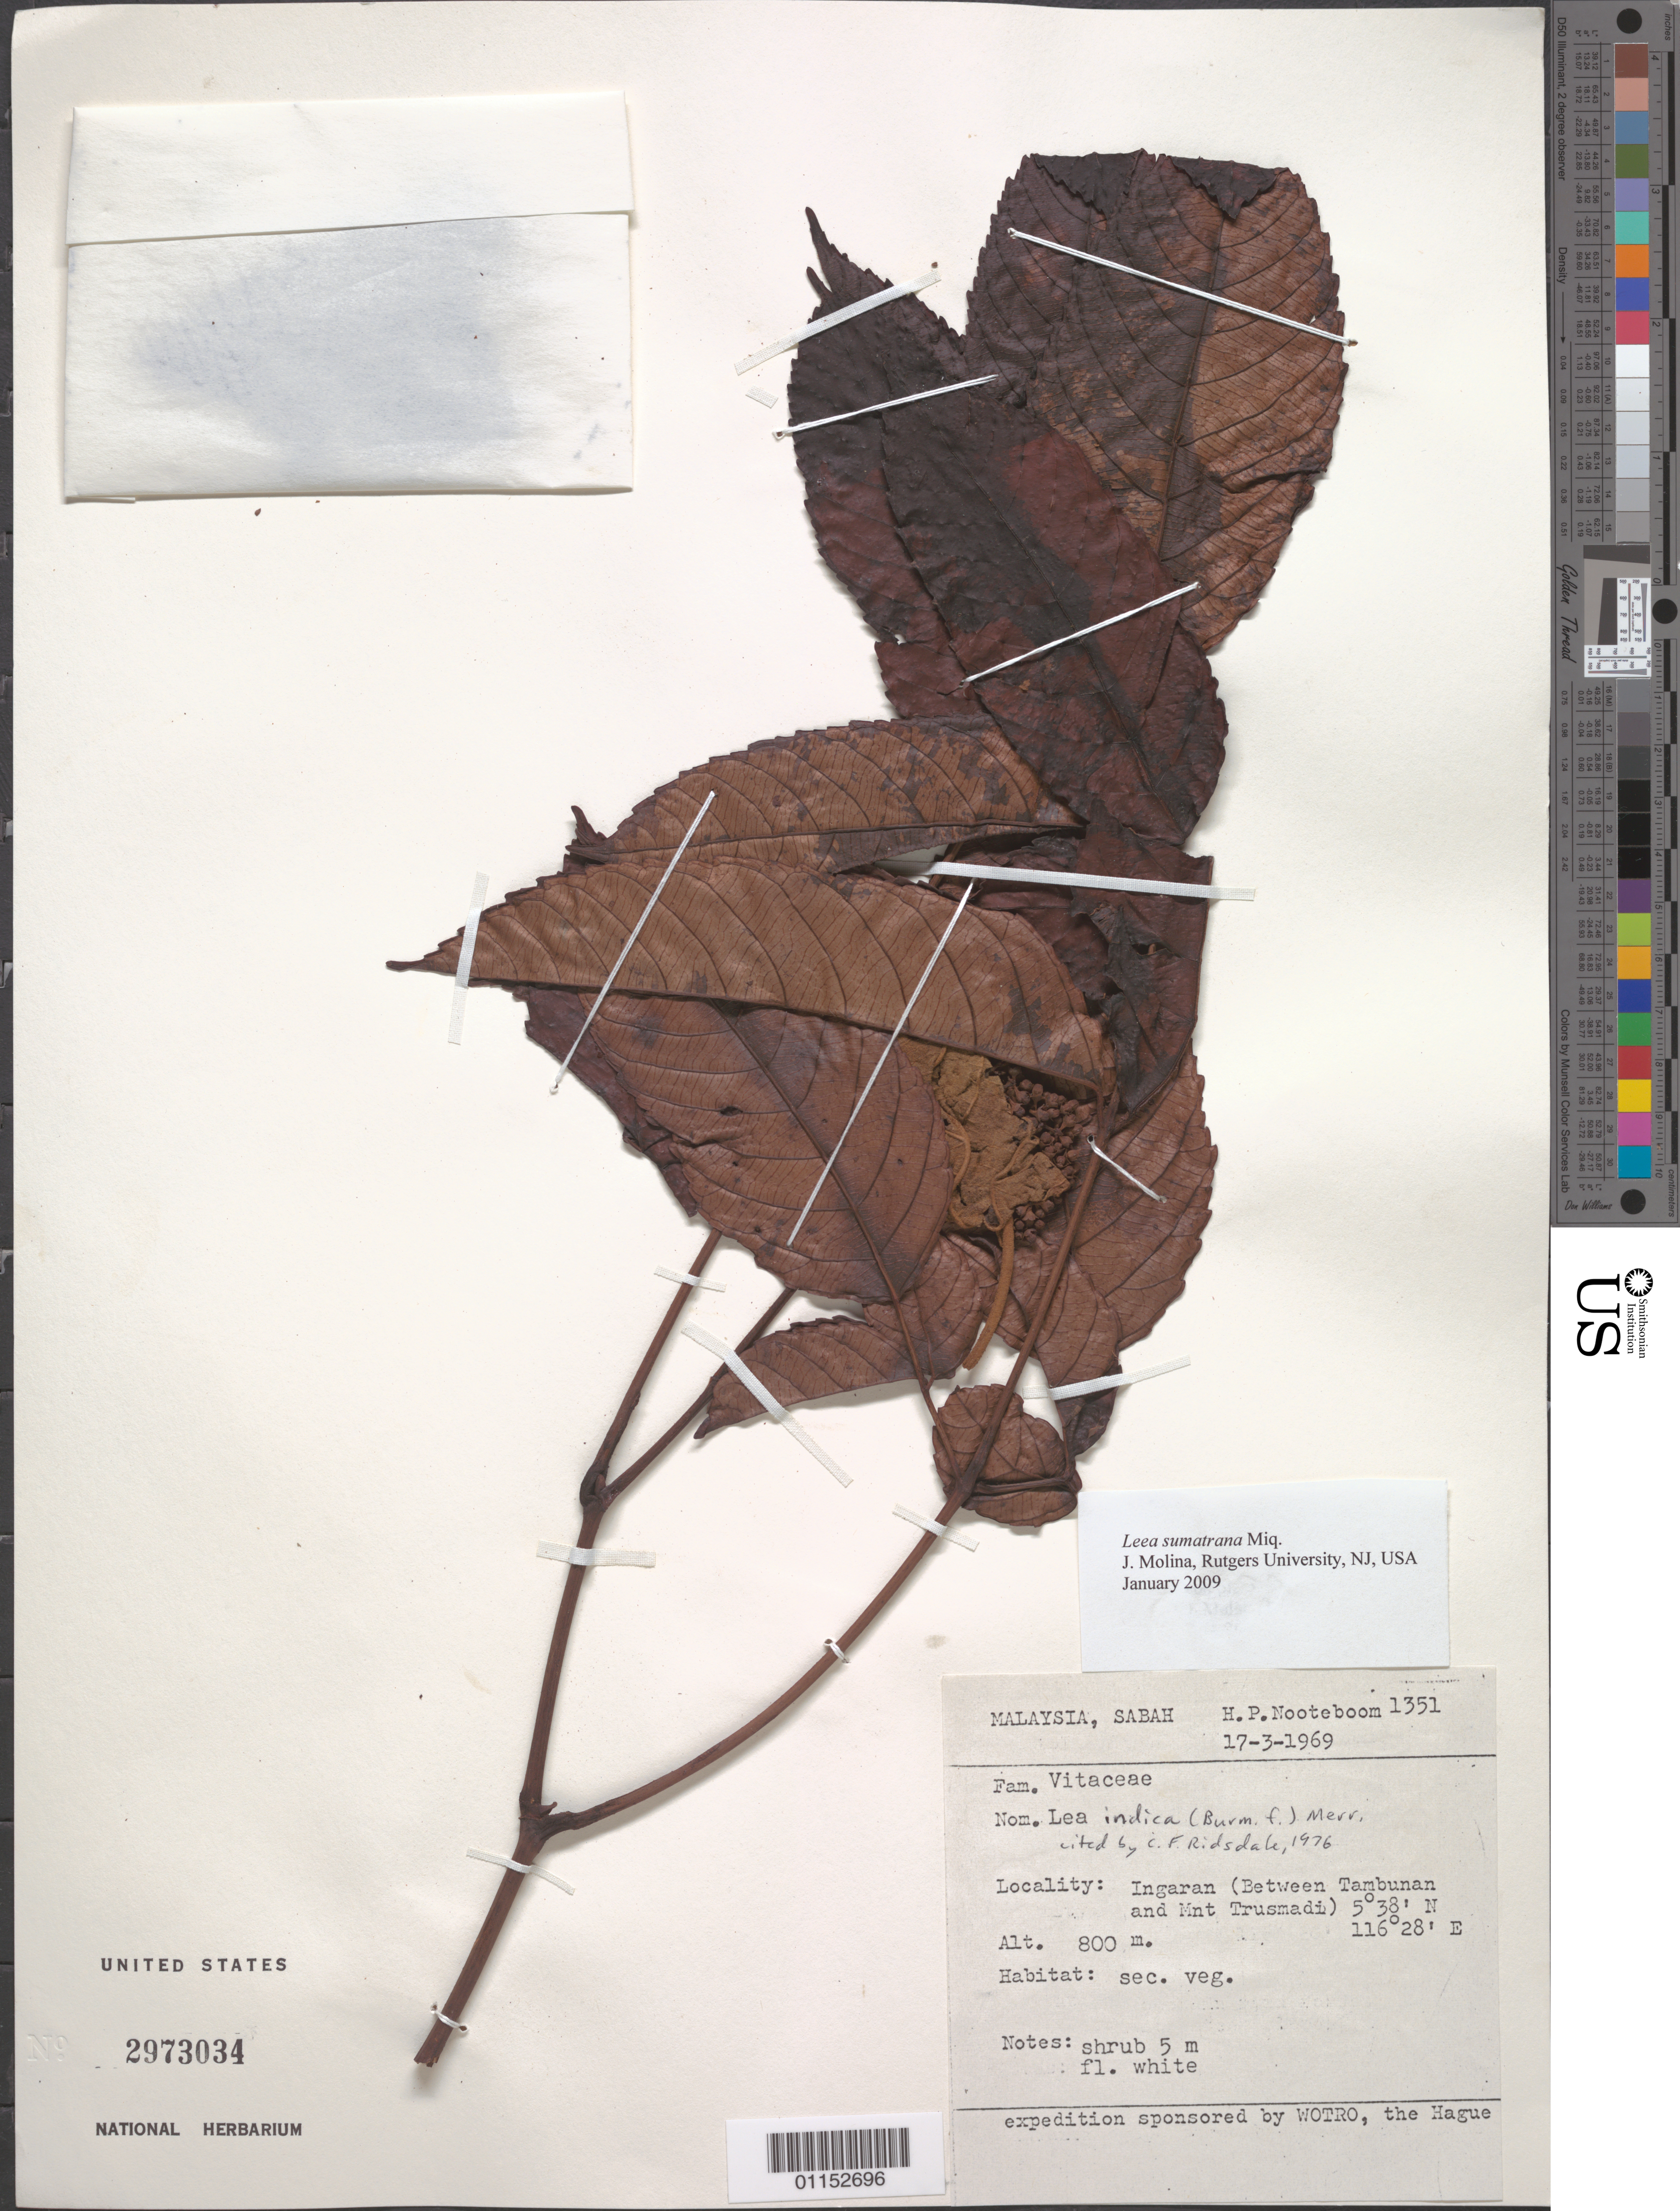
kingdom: Plantae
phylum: Tracheophyta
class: Magnoliopsida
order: Vitales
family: Vitaceae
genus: Leea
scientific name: Leea sumatrana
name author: Miq.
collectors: H. P. Nooteboom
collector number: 1351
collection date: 1969-03-17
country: Malaysia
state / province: Sabah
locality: Ingaran (Between Tambunan and Mt Trusmadi).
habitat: Shrub.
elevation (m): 800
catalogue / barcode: US 2973034